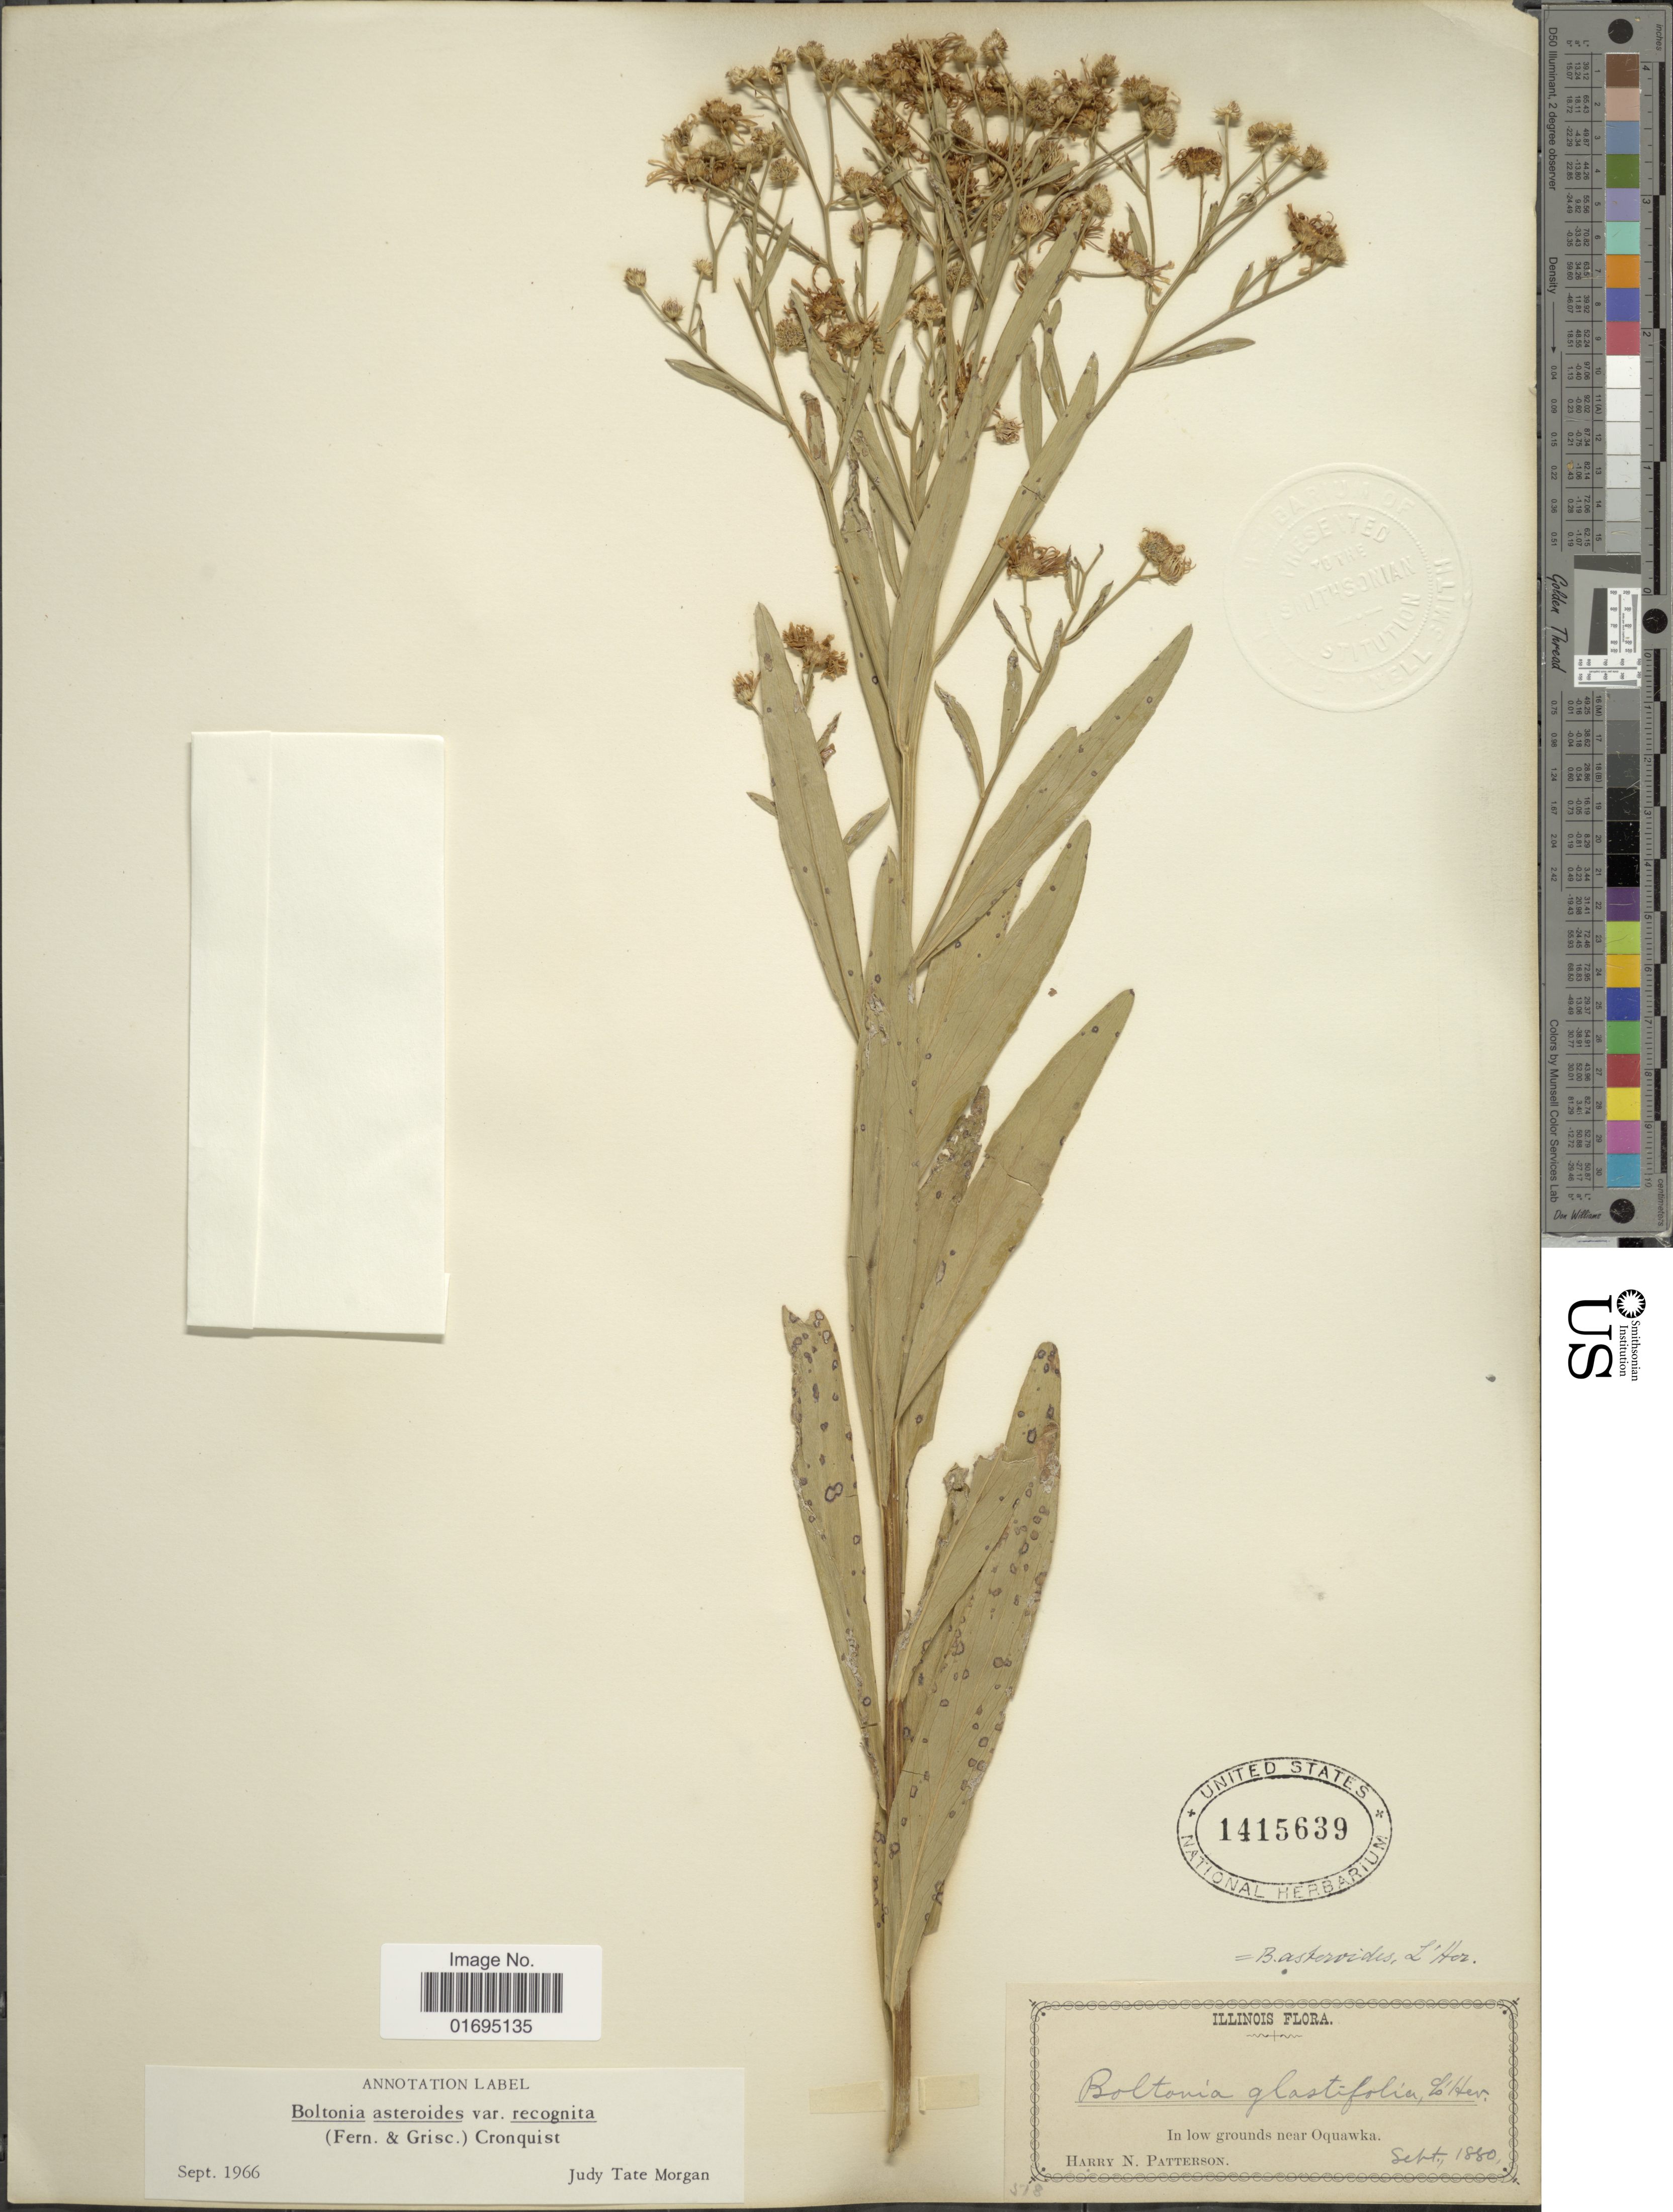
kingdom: Plantae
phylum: Tracheophyta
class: Magnoliopsida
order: Asterales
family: Asteraceae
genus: Boltonia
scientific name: Boltonia asteroides var. recognita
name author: (Fernald & Griscom) Cronq.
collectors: H. N. Patterson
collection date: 1880-09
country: United States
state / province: Illinois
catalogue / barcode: US 1415639